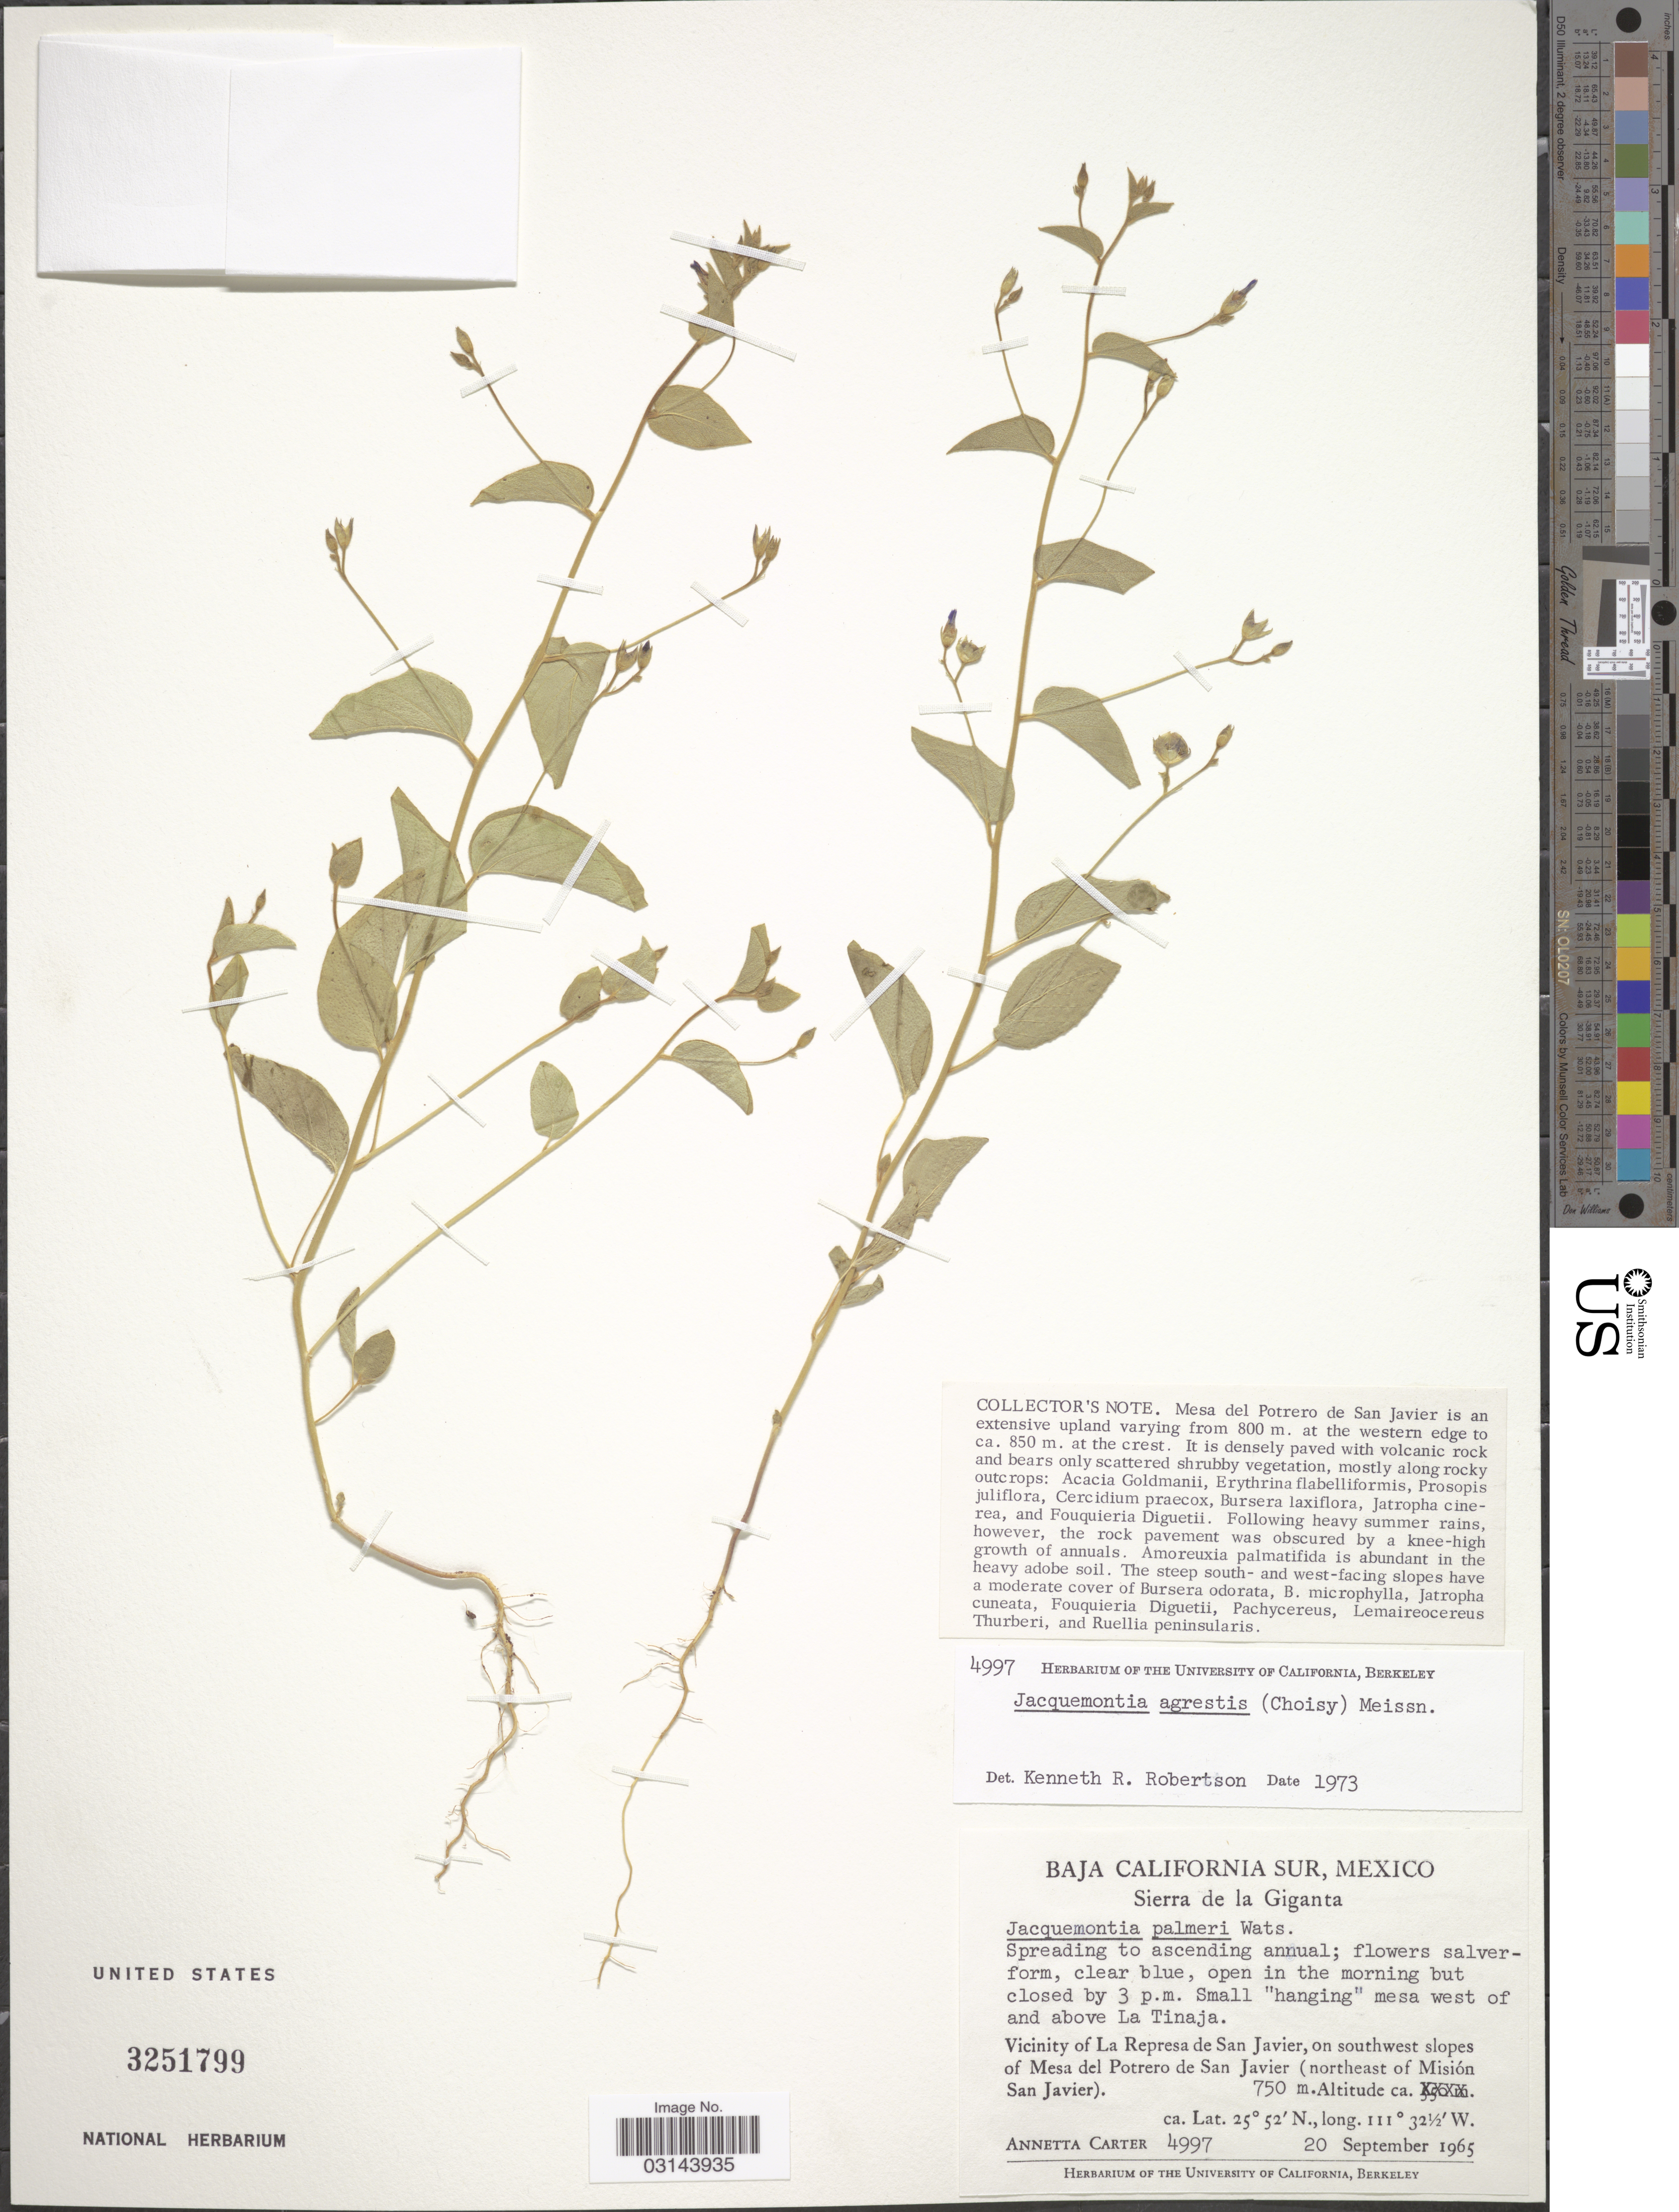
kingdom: Plantae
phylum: Tracheophyta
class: Magnoliopsida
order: Solanales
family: Convolvulaceae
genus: Jacquemontia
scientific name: Jacquemontia agrestis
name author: (Mart. ex Choisy) Meisn.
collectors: A. Carter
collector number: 4997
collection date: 1965-09-20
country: Mexico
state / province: Baja California Sur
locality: Sierra de la Giganta. Small "hanging" mesa west of and above La Tinaja. Vicinity of La Represa de San Javier, on southwest slopes of Mesa del Potrero de San Javier (northeast of Misión San Javier).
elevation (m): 750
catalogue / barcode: US 3251799